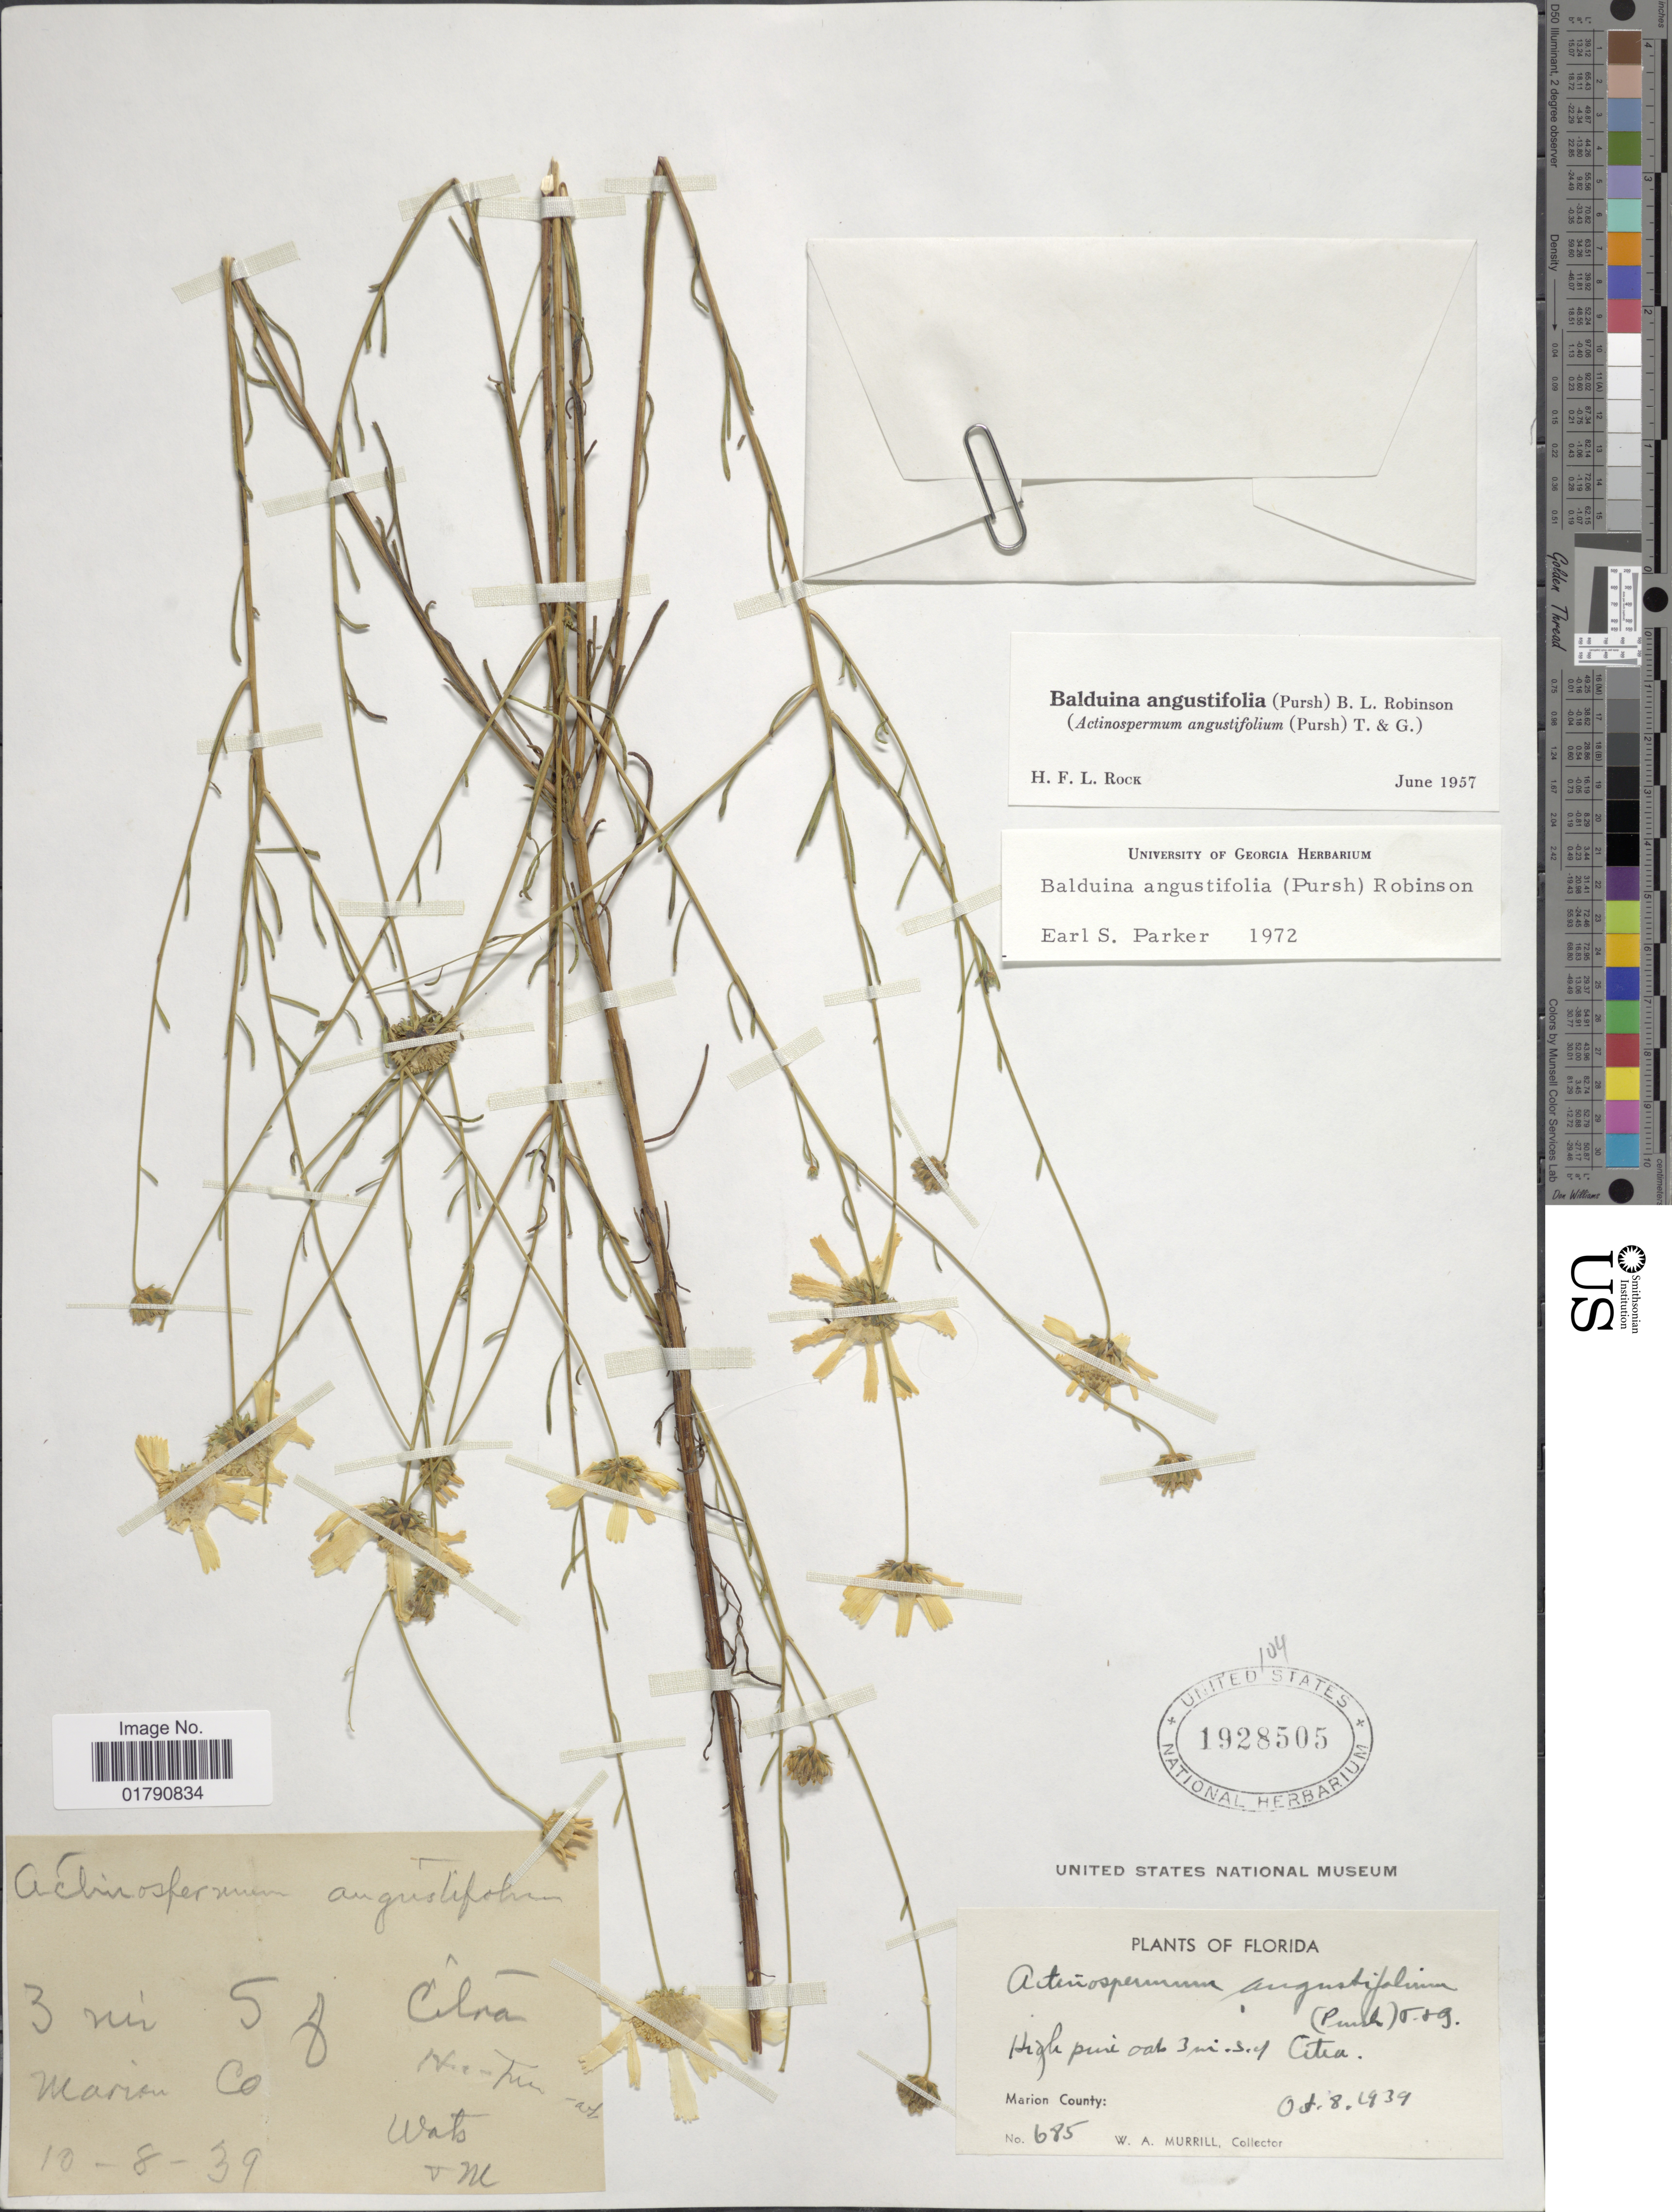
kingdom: Plantae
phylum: Tracheophyta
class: Magnoliopsida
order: Asterales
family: Asteraceae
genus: Balduina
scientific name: Balduina angustifolia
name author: (Pursh) B.L. Rob.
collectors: W. A. Murrill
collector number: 685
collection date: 1939-10-08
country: United States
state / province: Florida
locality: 3 mi. s. of Citra, Marion County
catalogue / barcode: US 1928505